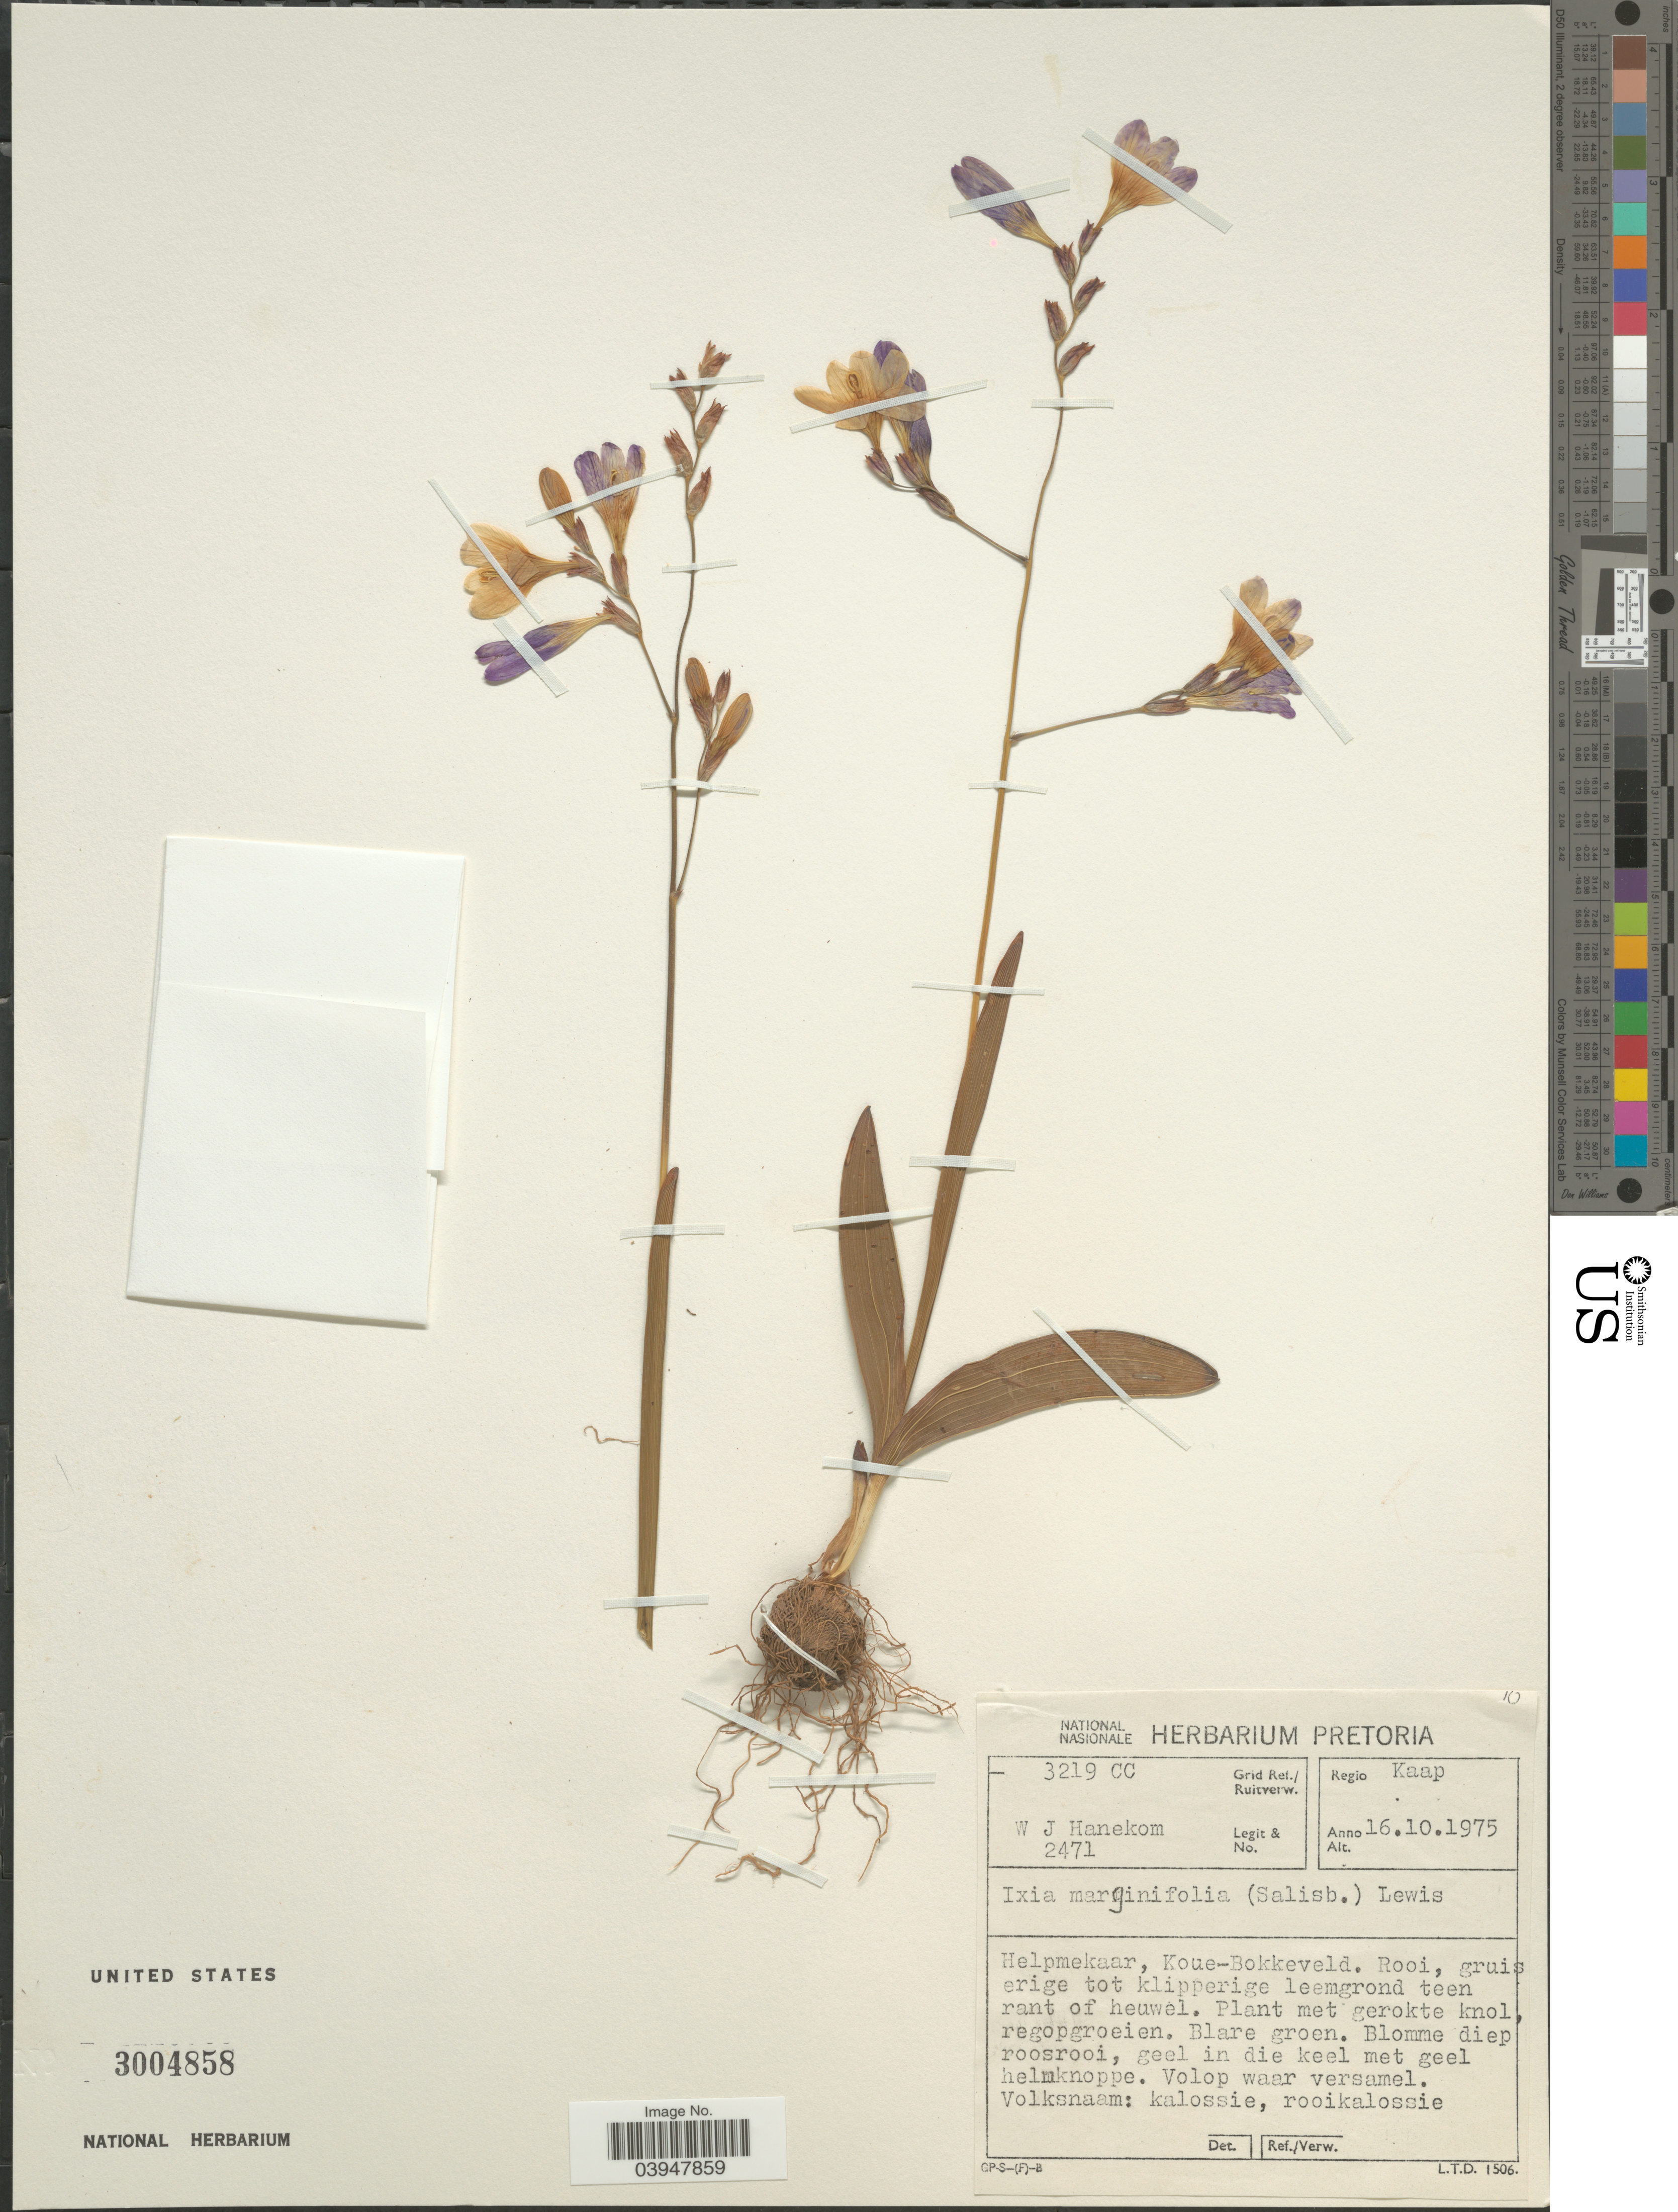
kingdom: Plantae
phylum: Tracheophyta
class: Liliopsida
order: Asparagales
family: Iridaceae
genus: Ixia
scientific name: Ixia marginifolia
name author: G.J. Lewis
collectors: W. Hanekom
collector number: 2471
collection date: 1975-10-16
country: South Africa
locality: Grid Ref./ Ruitverw. 3219 CC. Regio Kaap. Helpmekaar, Koue-Bokkeveld.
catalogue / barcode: US 3004858